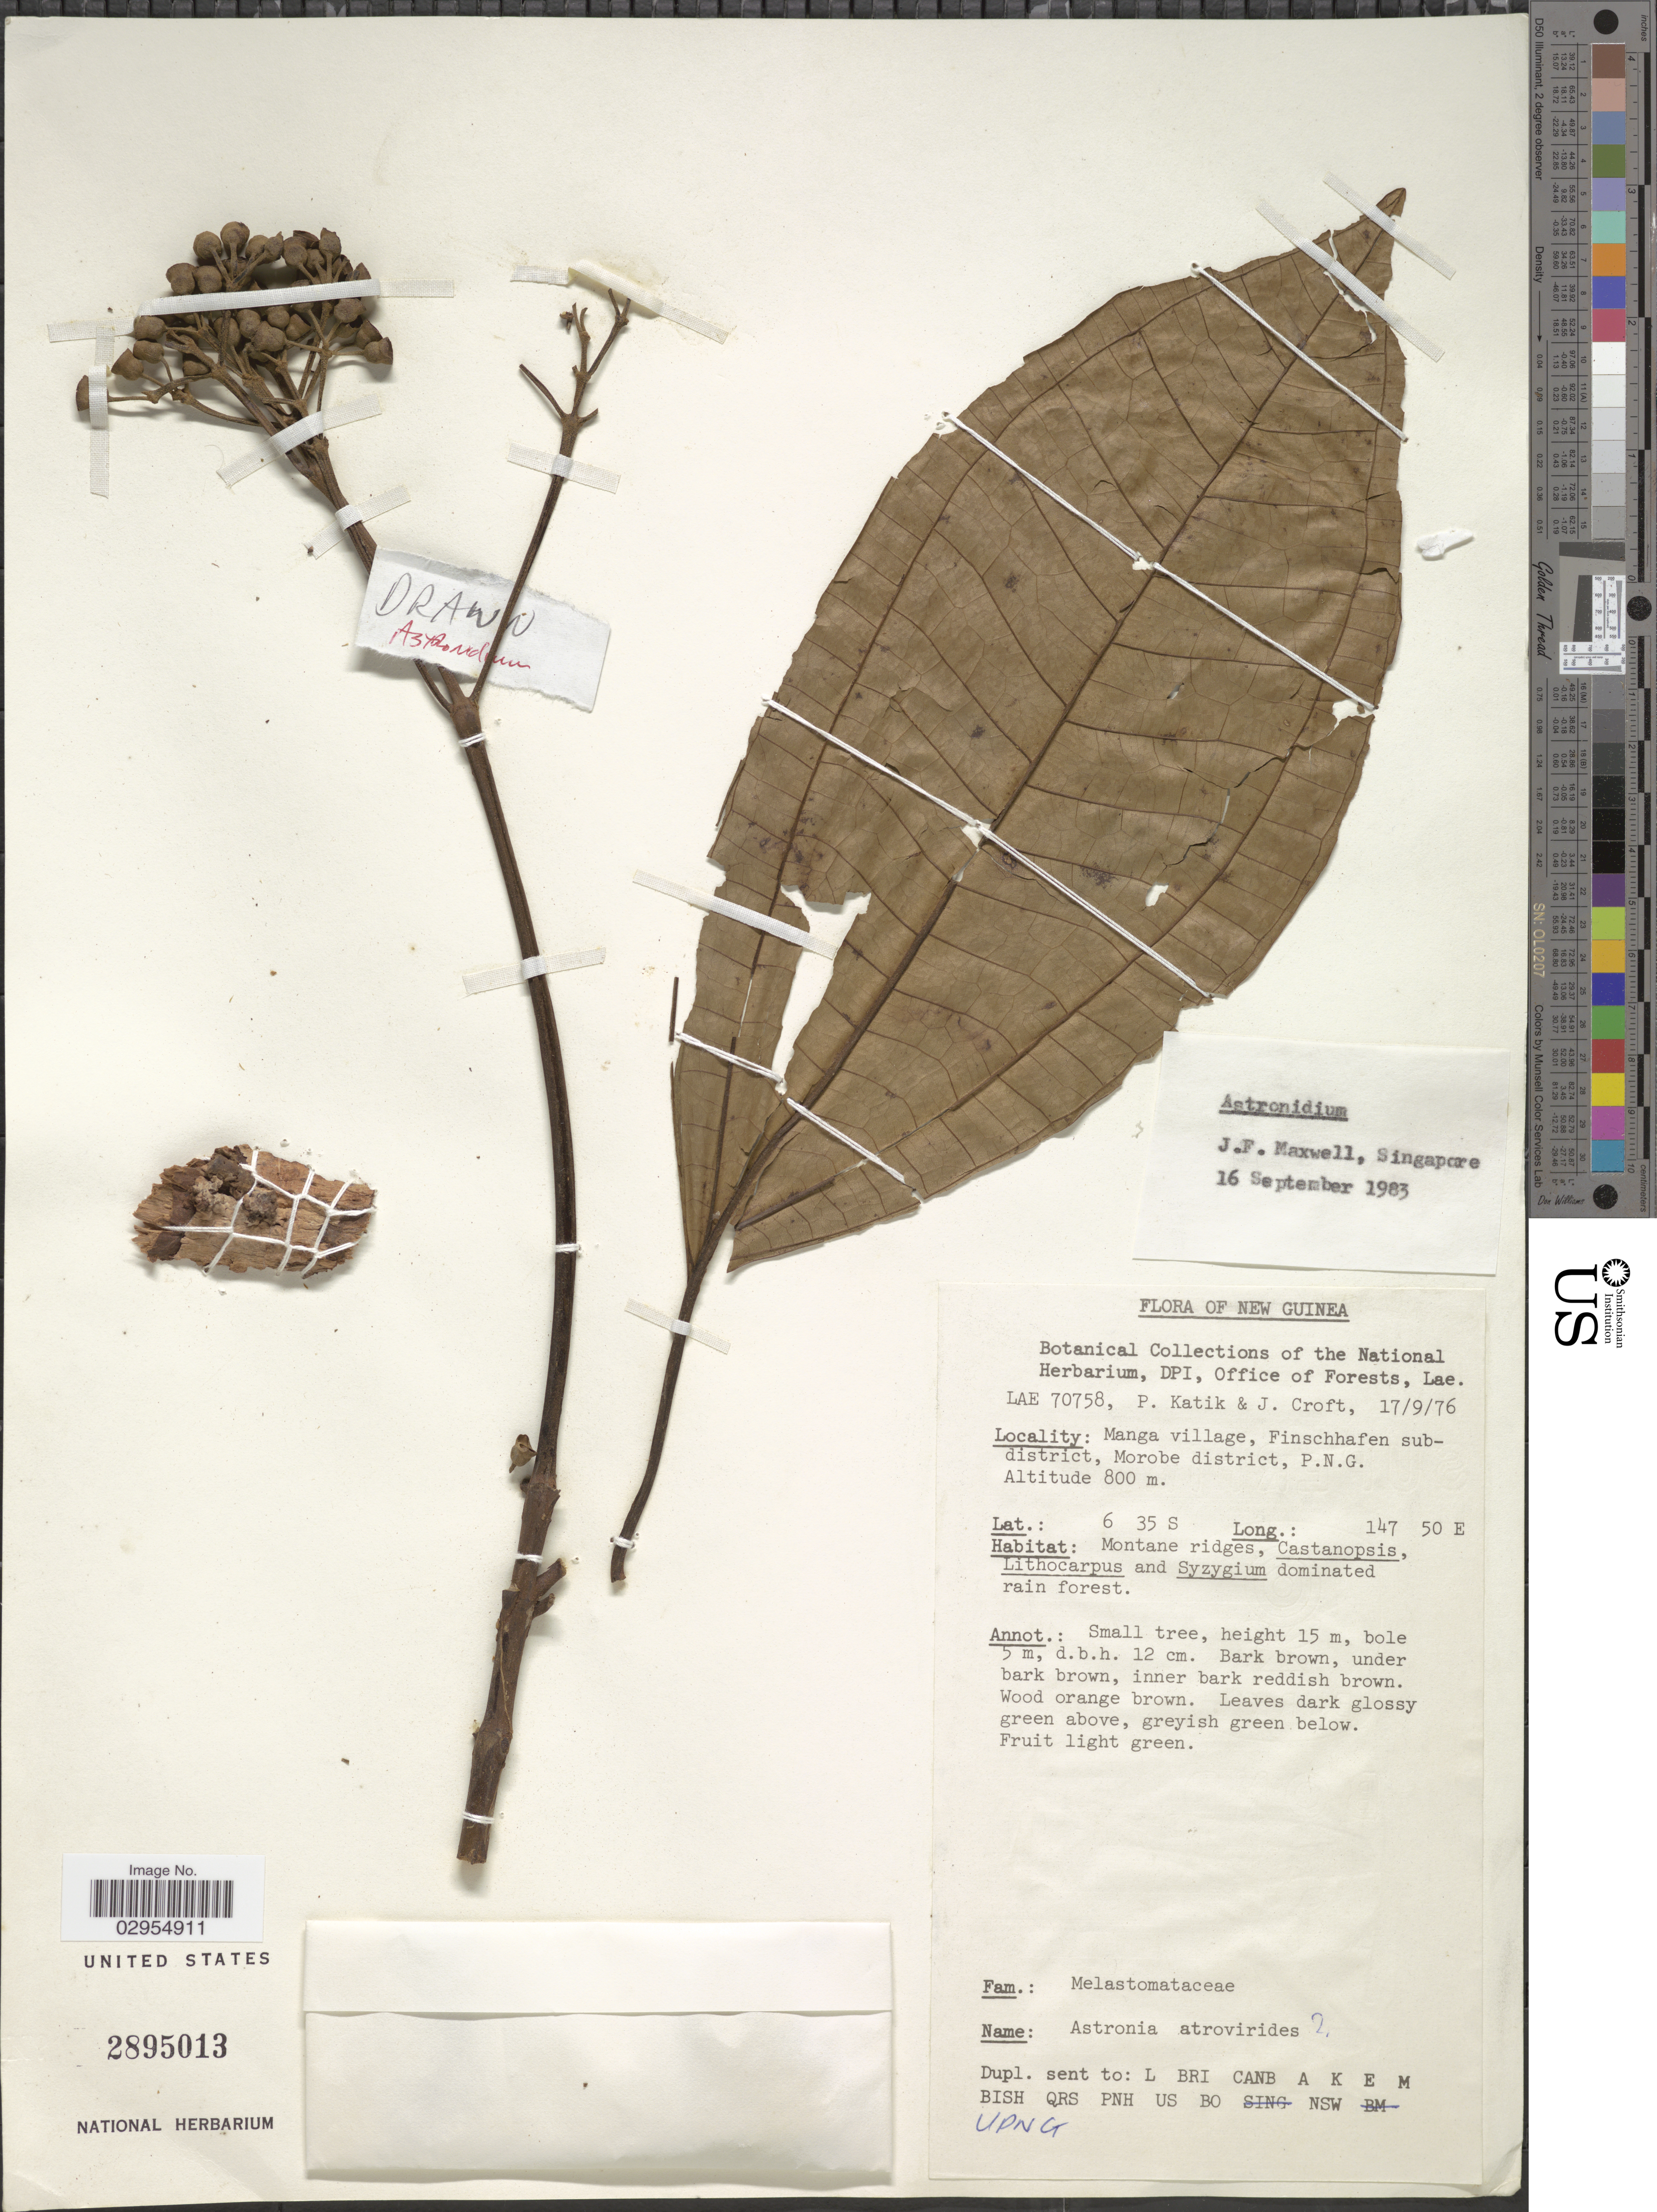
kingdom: Plantae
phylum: Tracheophyta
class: Magnoliopsida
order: Myrtales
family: Melastomataceae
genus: Astronidium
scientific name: Astronidium sp.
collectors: P. Katik & J. Croft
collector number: LAE 70758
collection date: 1976-09-17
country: Papua New Guinea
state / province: Morobe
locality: New Guinea. Manga village, Finschhafen subdistrict, Morobe district, P.N.G.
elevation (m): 800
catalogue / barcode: US 2875013